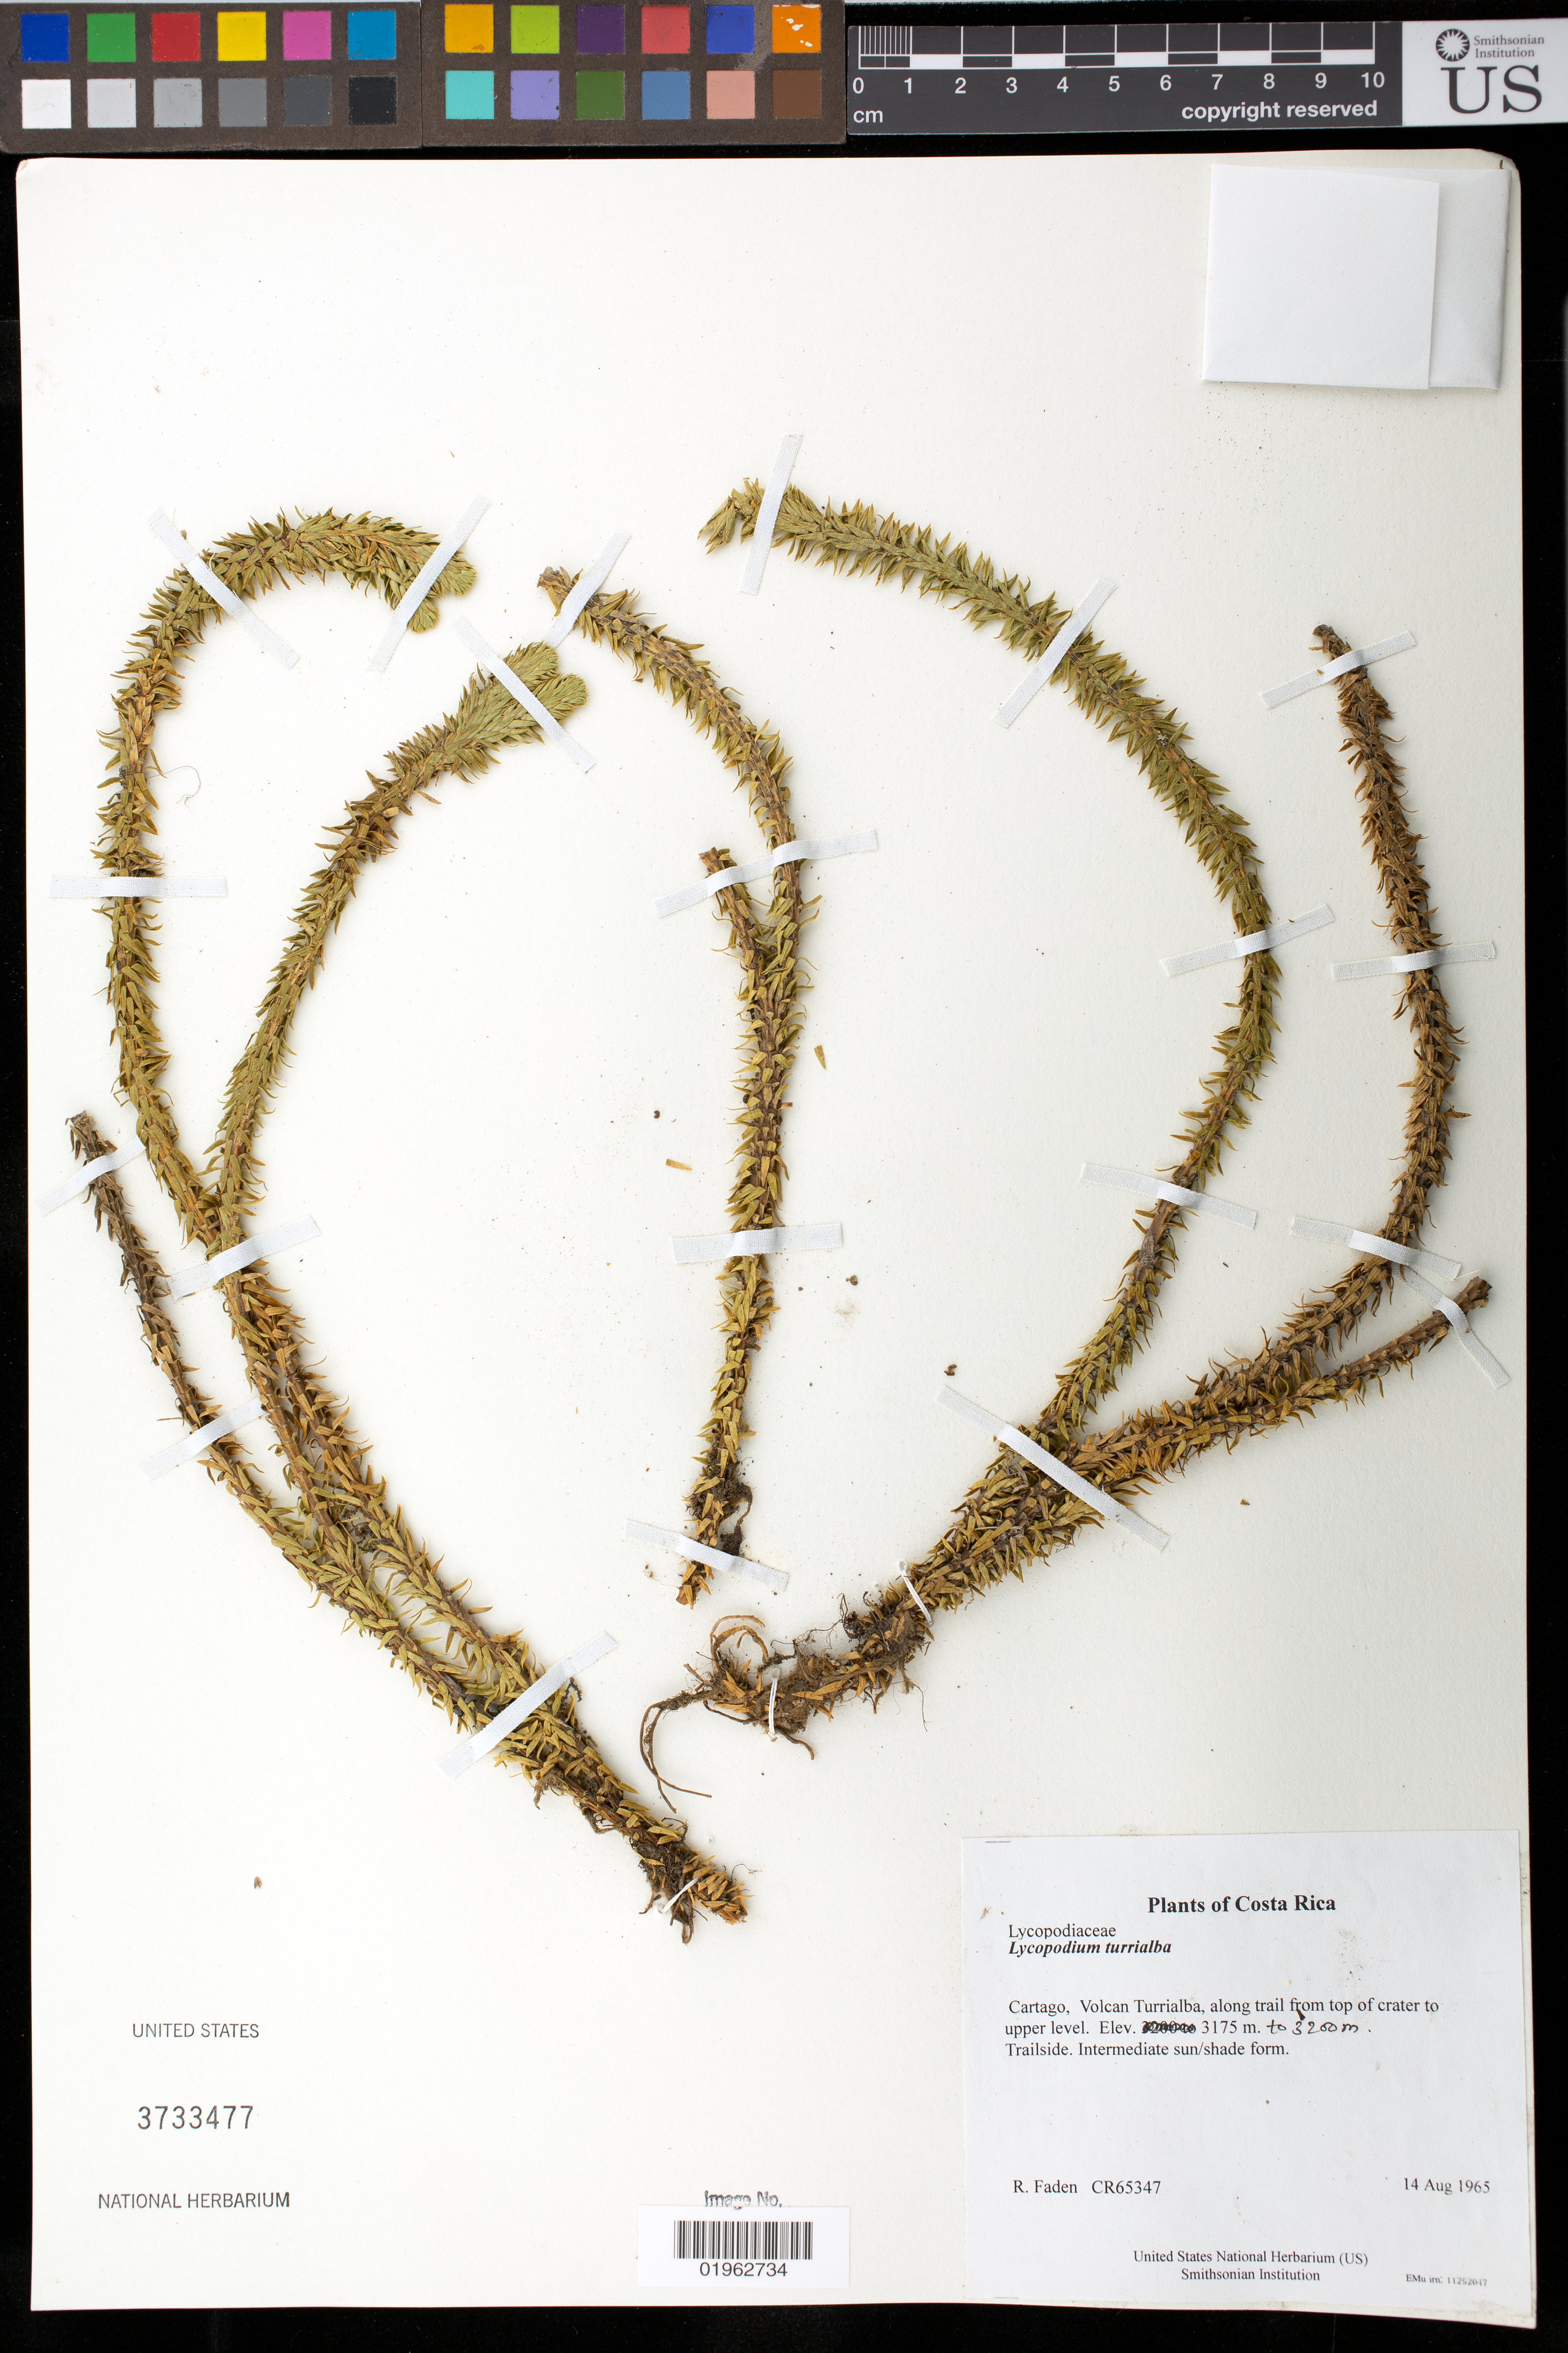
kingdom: Plantae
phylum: Tracheophyta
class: Lycopodiopsida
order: Lycopodiales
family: Lycopodiaceae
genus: Huperzia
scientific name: Huperzia sp.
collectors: R. B. Faden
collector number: CR65347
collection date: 1965-08-14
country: Costa Rica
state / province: Cartago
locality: Volcan Turrialba, along trail from top of crater to upper level.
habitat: Trailside. Intermediate sun/shade form.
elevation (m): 3175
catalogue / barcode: US 3733477